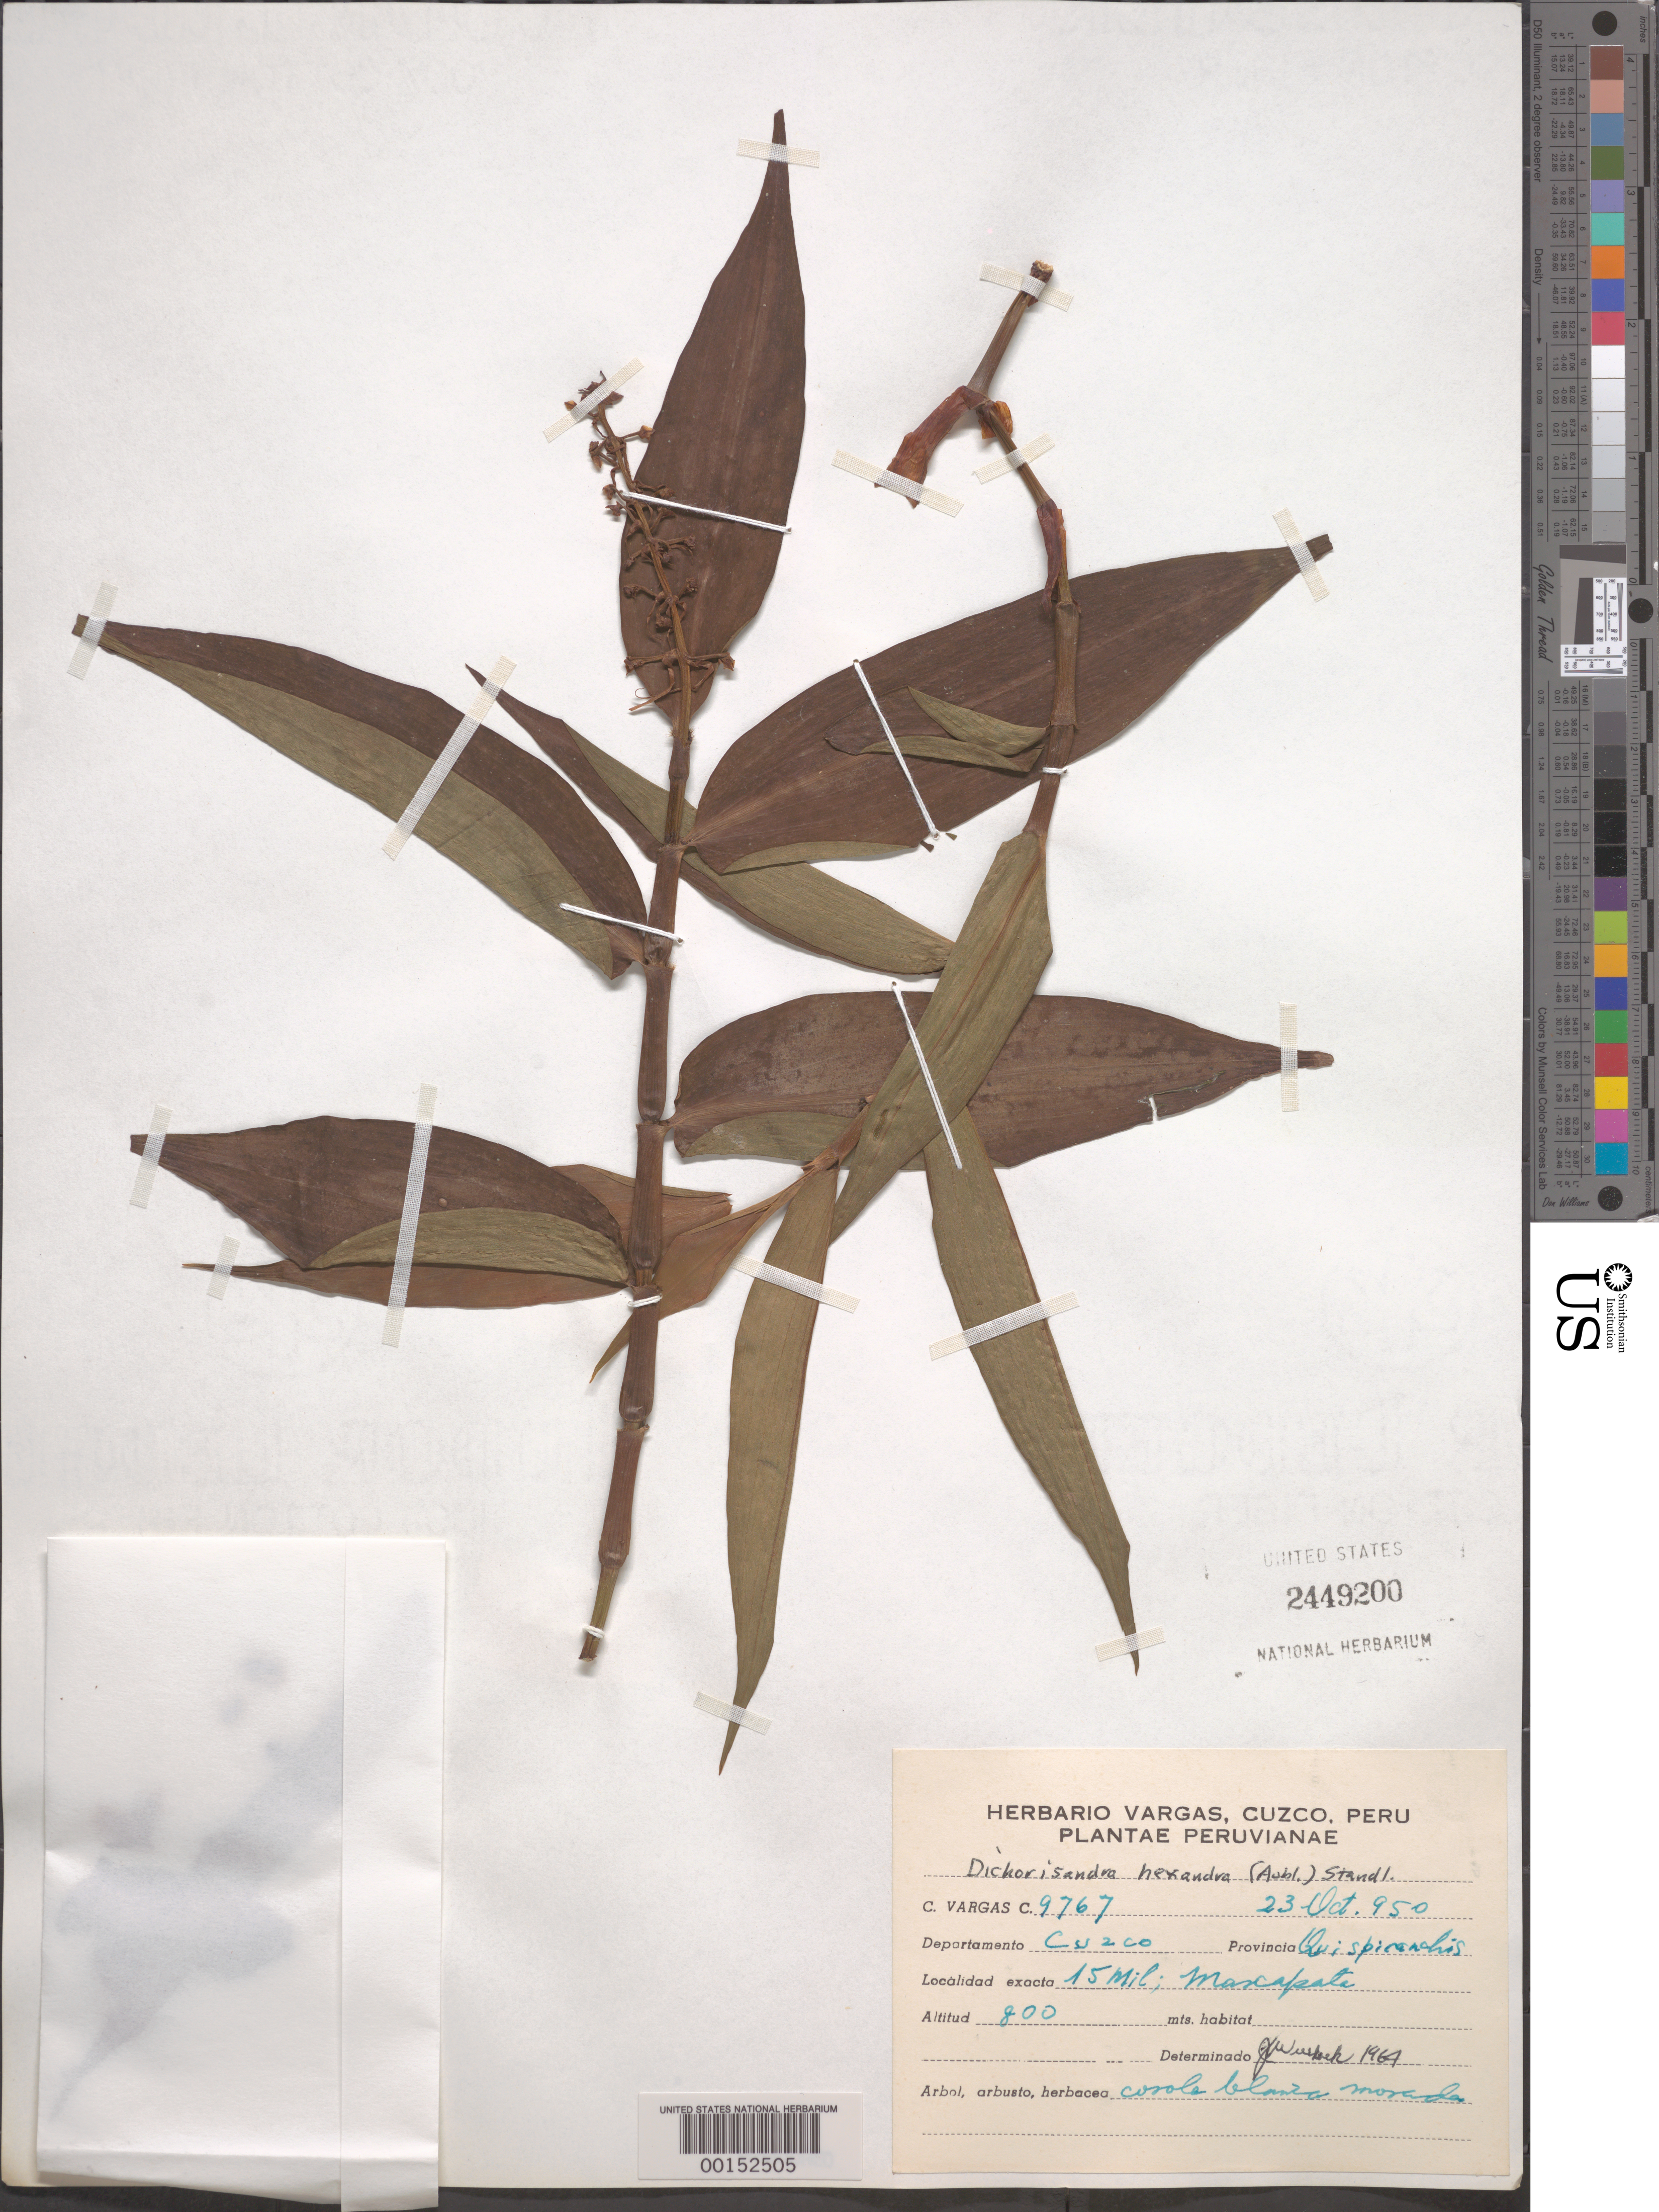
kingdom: Plantae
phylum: Tracheophyta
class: Liliopsida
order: Commelinales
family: Commelinaceae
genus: Dichorisandra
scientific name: Dichorisandra hexandra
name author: (Aubl.) Standl.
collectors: C. Vargas Calderón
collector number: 9767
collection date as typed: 23 Oct 1950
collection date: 1950-10-23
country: Peru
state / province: Cusco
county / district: Quispicanchis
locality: Mancapate [?], Quispicanchis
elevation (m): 800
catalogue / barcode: US 2449200